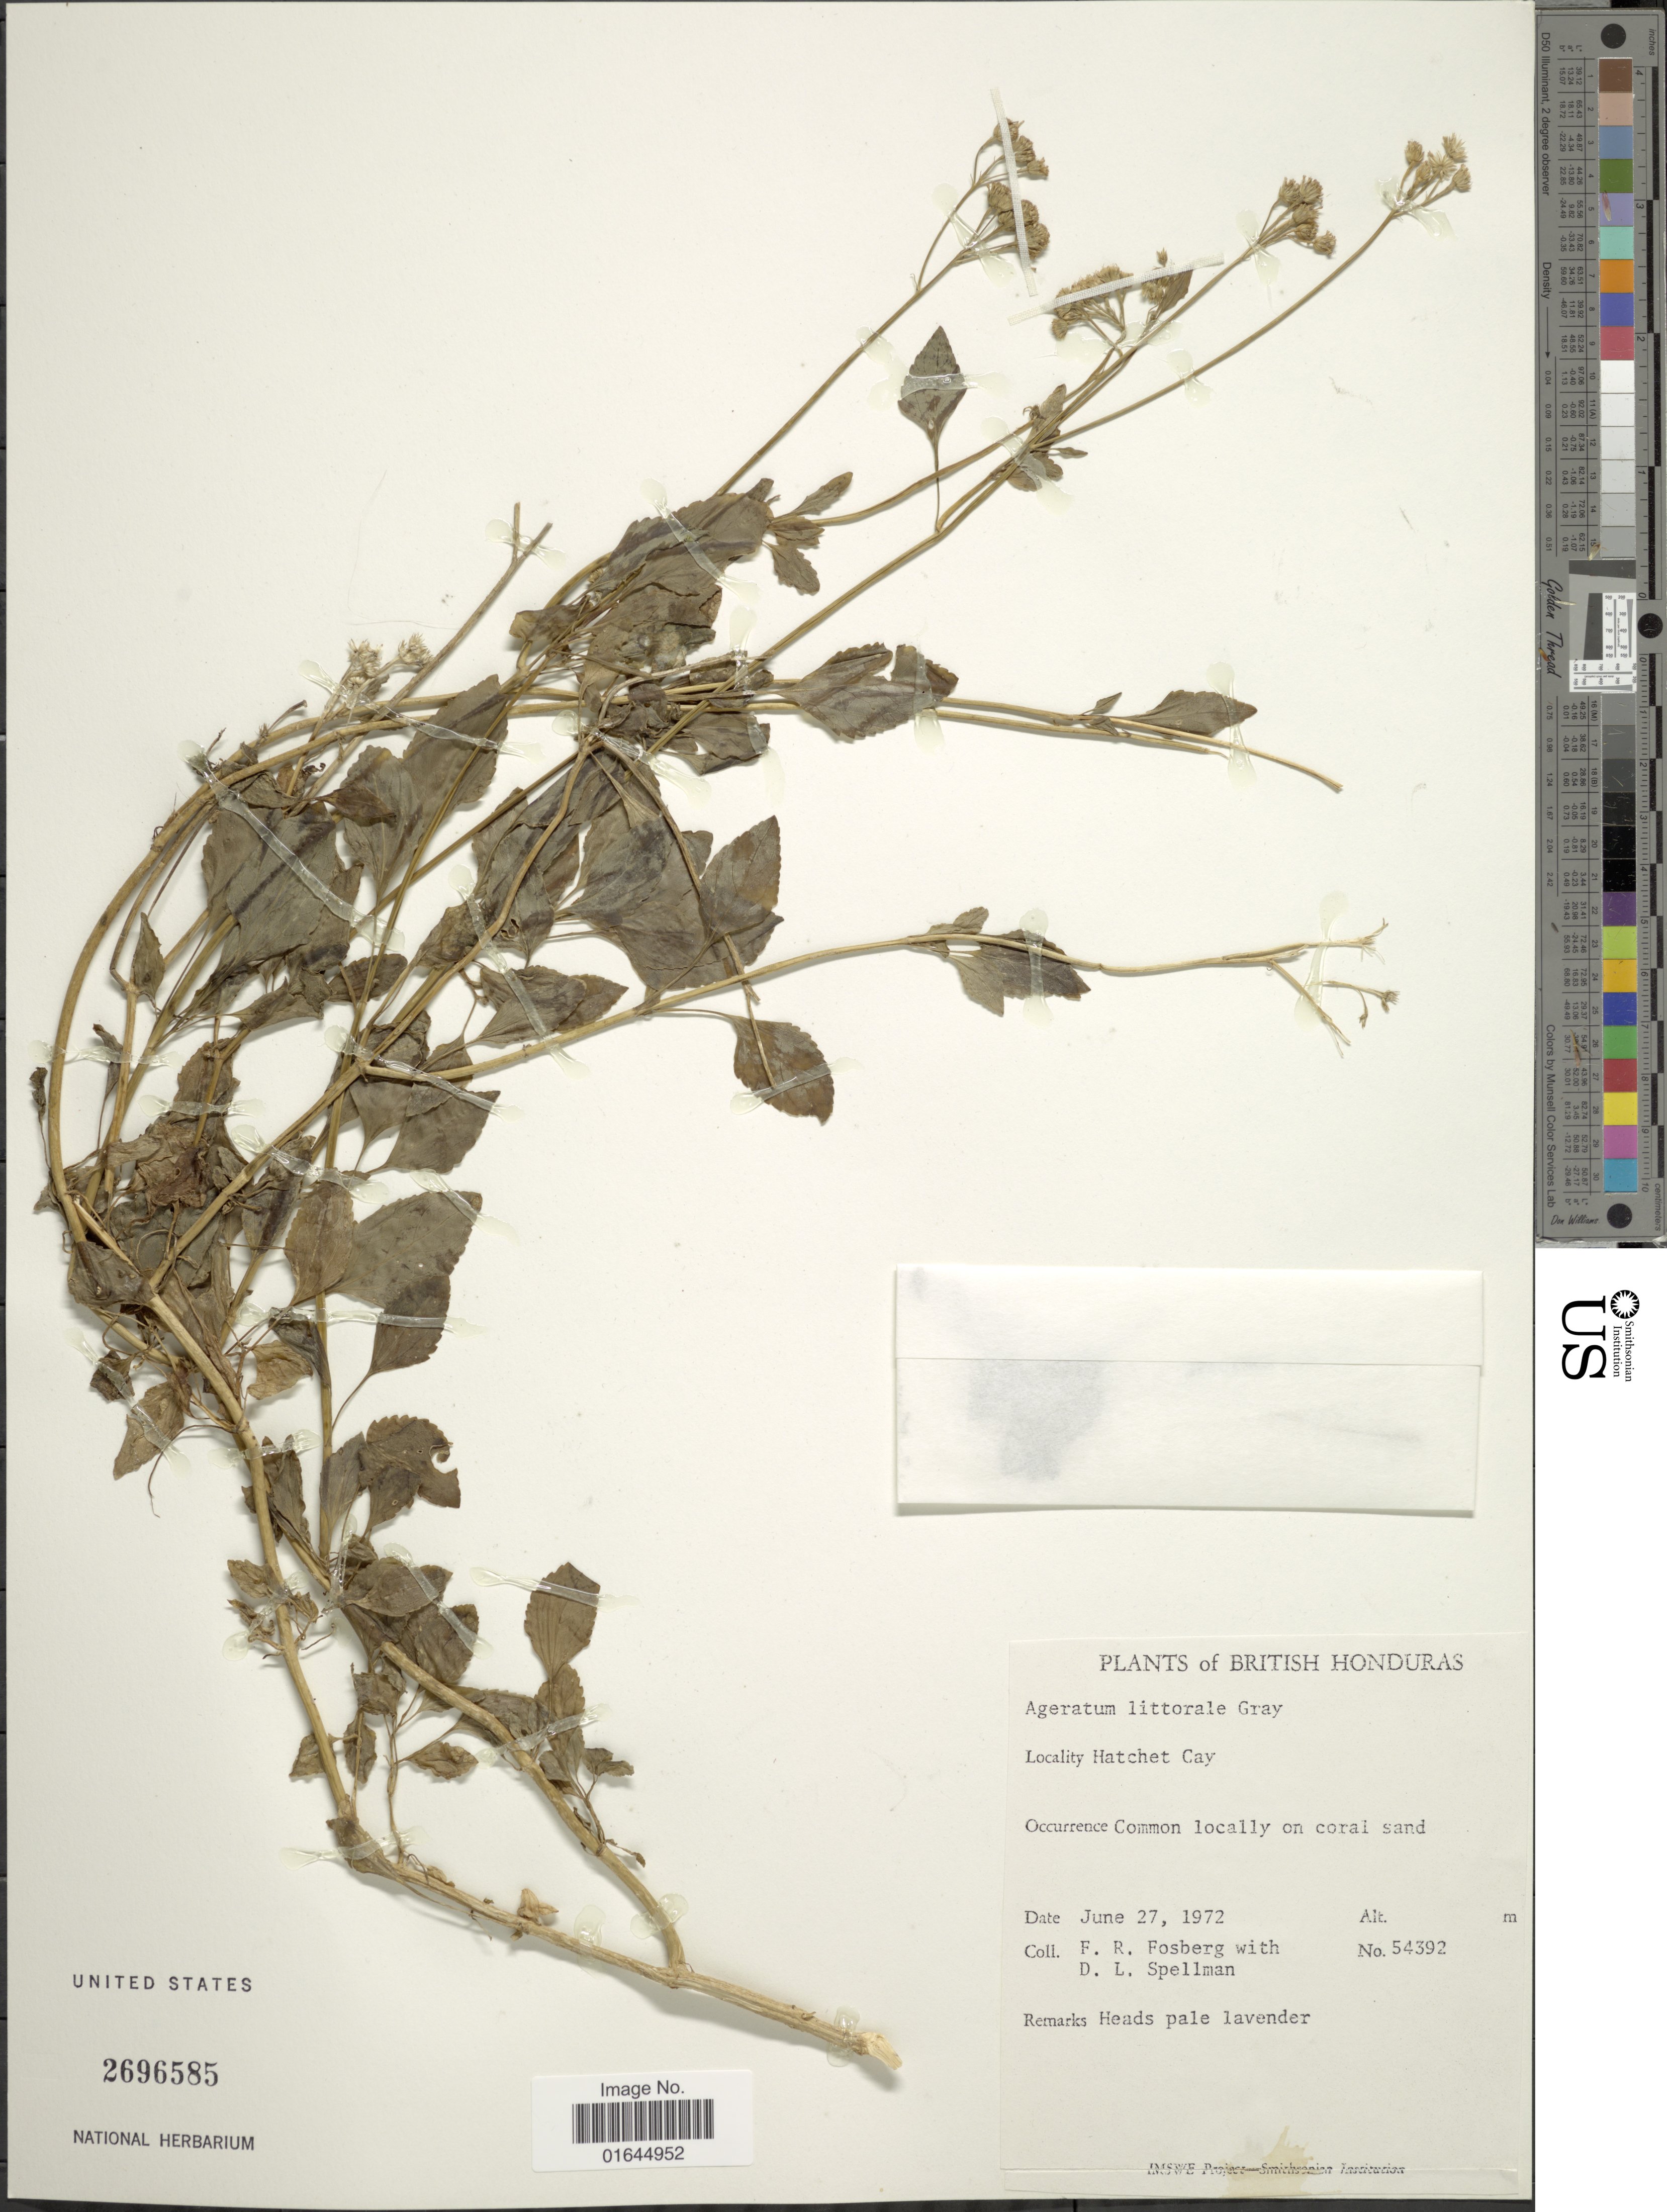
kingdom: Plantae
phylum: Tracheophyta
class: Magnoliopsida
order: Asterales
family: Asteraceae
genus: Ageratum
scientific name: Ageratum littorale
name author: A. Gray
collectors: F. R. Fosberg & D. L. Spellman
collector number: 54392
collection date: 1972-06-27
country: Belize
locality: British Honduras, Hatchet Cay.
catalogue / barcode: US 2696585